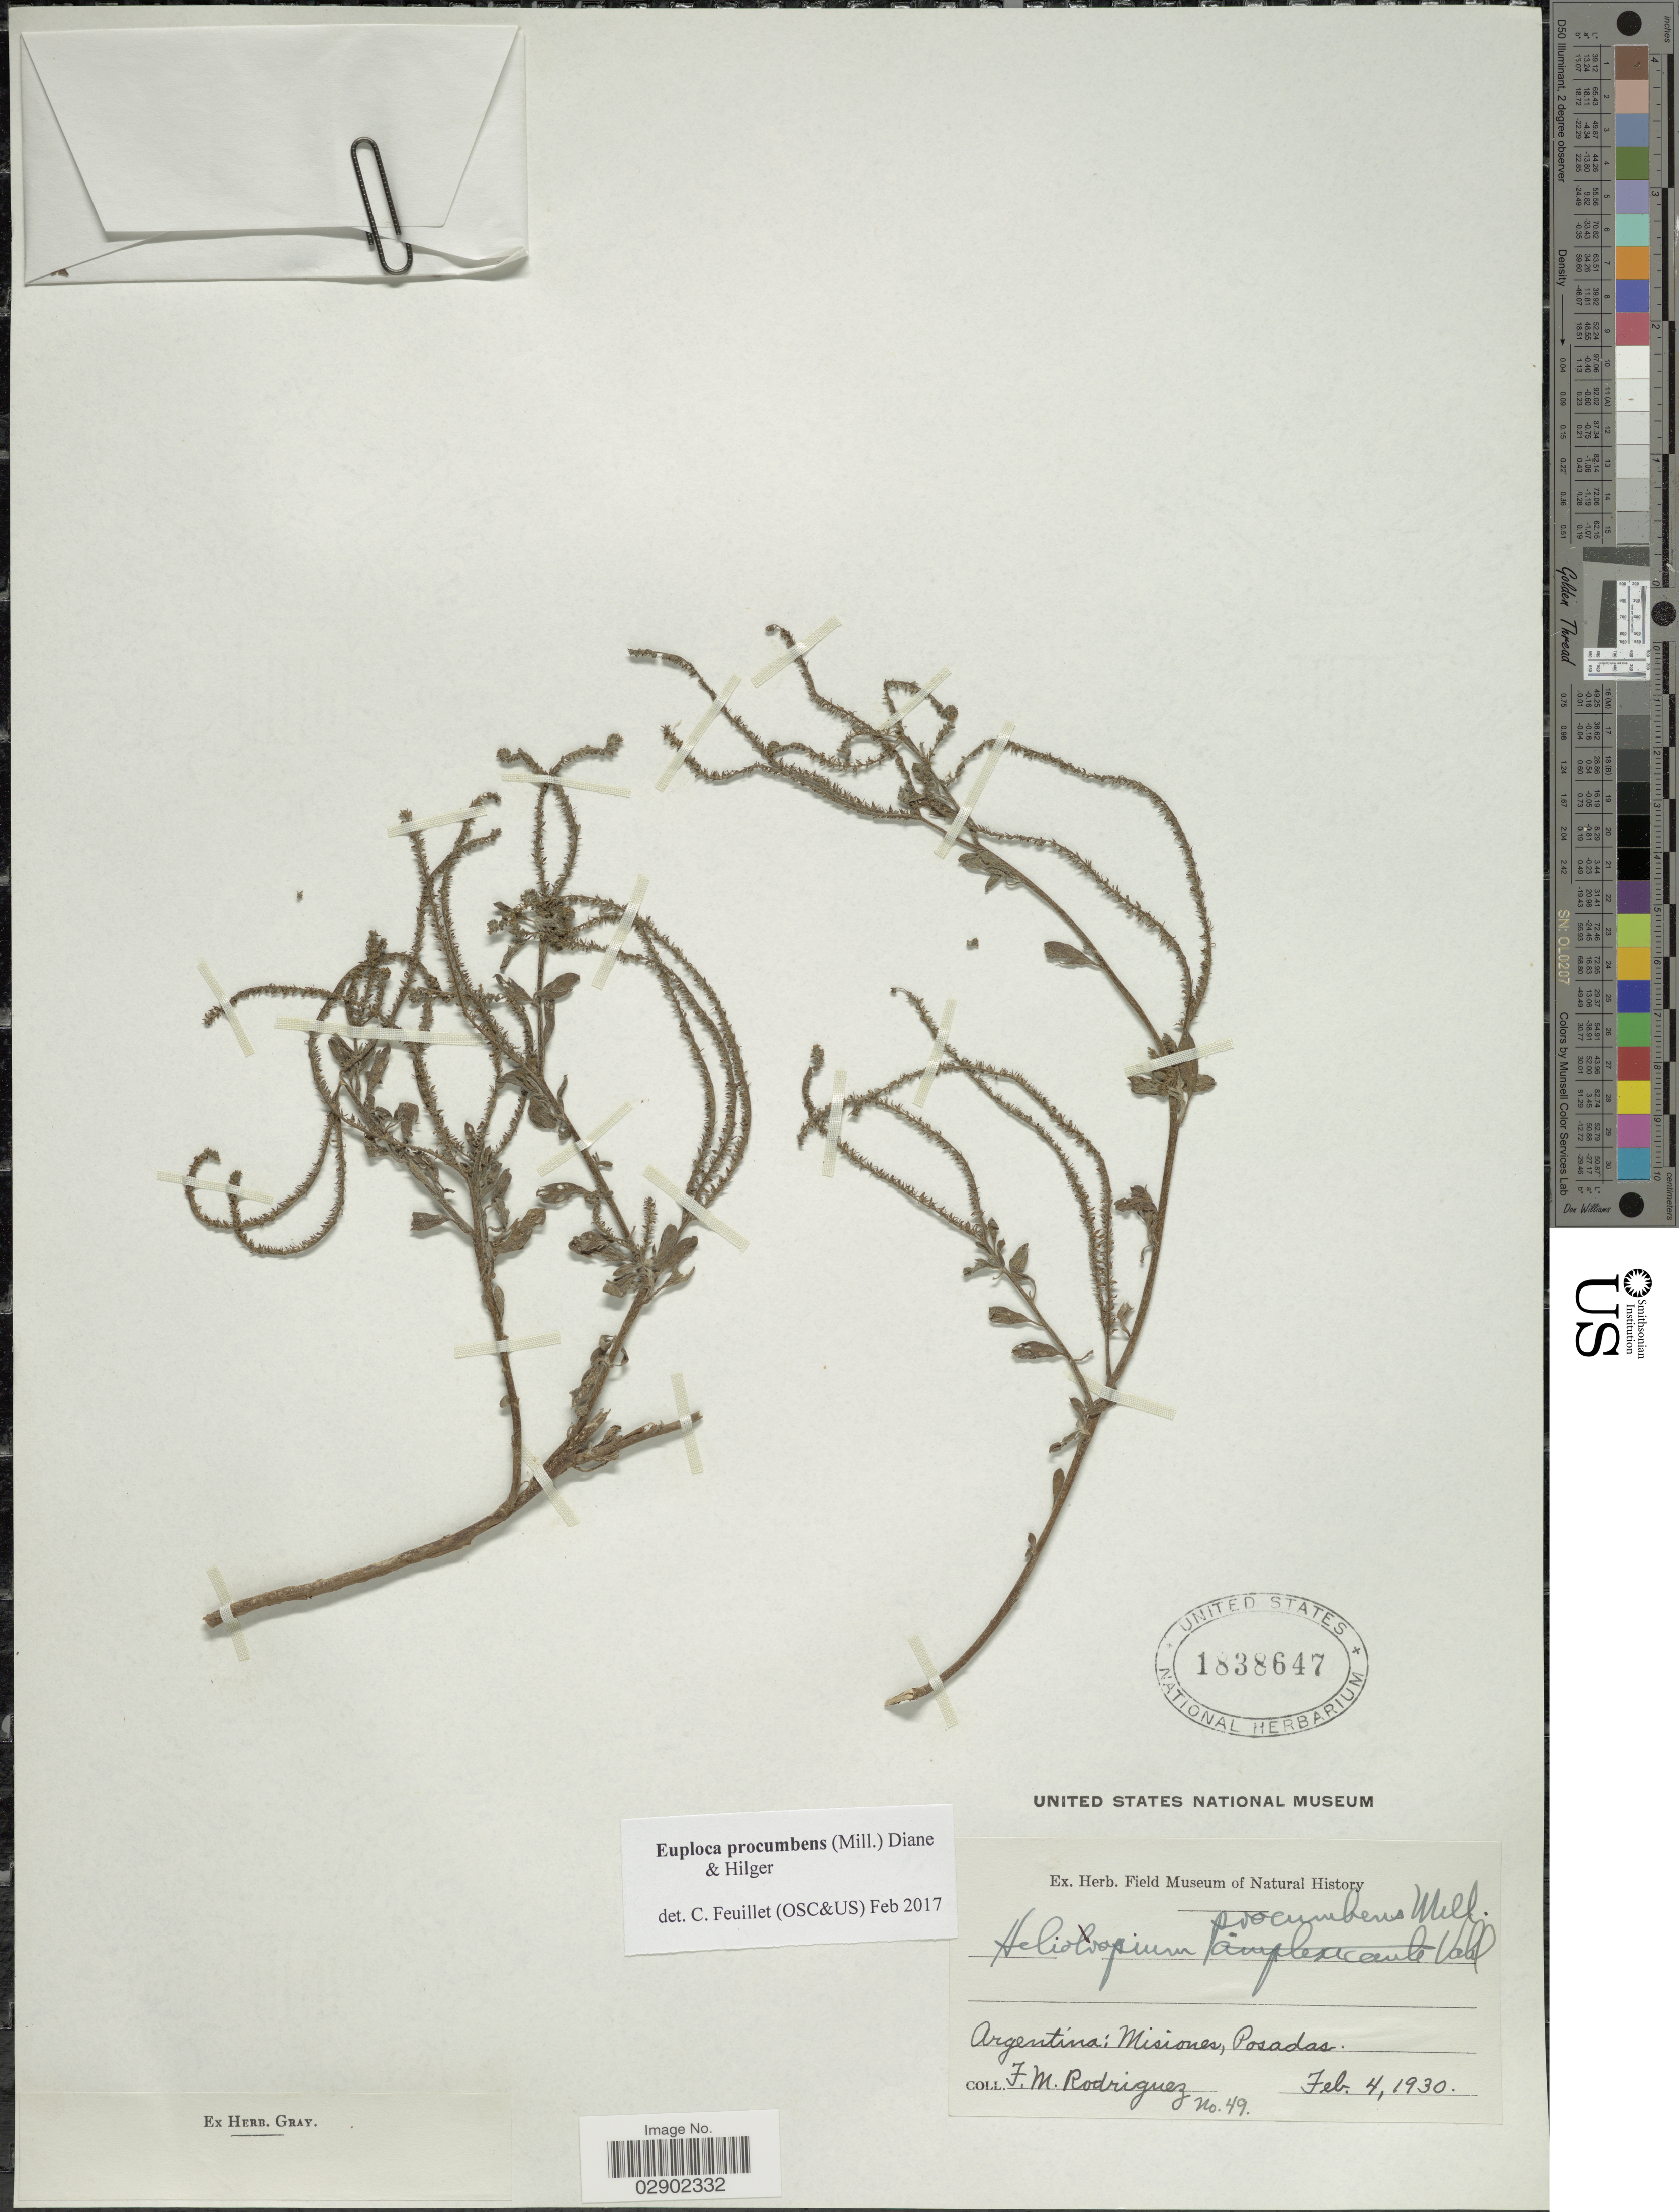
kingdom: Plantae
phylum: Tracheophyta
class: Magnoliopsida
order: Boraginales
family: Heliotropiaceae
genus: Euploca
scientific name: Euploca procumbens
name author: (Mill.) Diane & Hilger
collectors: J. Rodriguez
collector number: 49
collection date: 1930-02-04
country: Argentina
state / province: Misiones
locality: Posadas.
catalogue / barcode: US 1838647